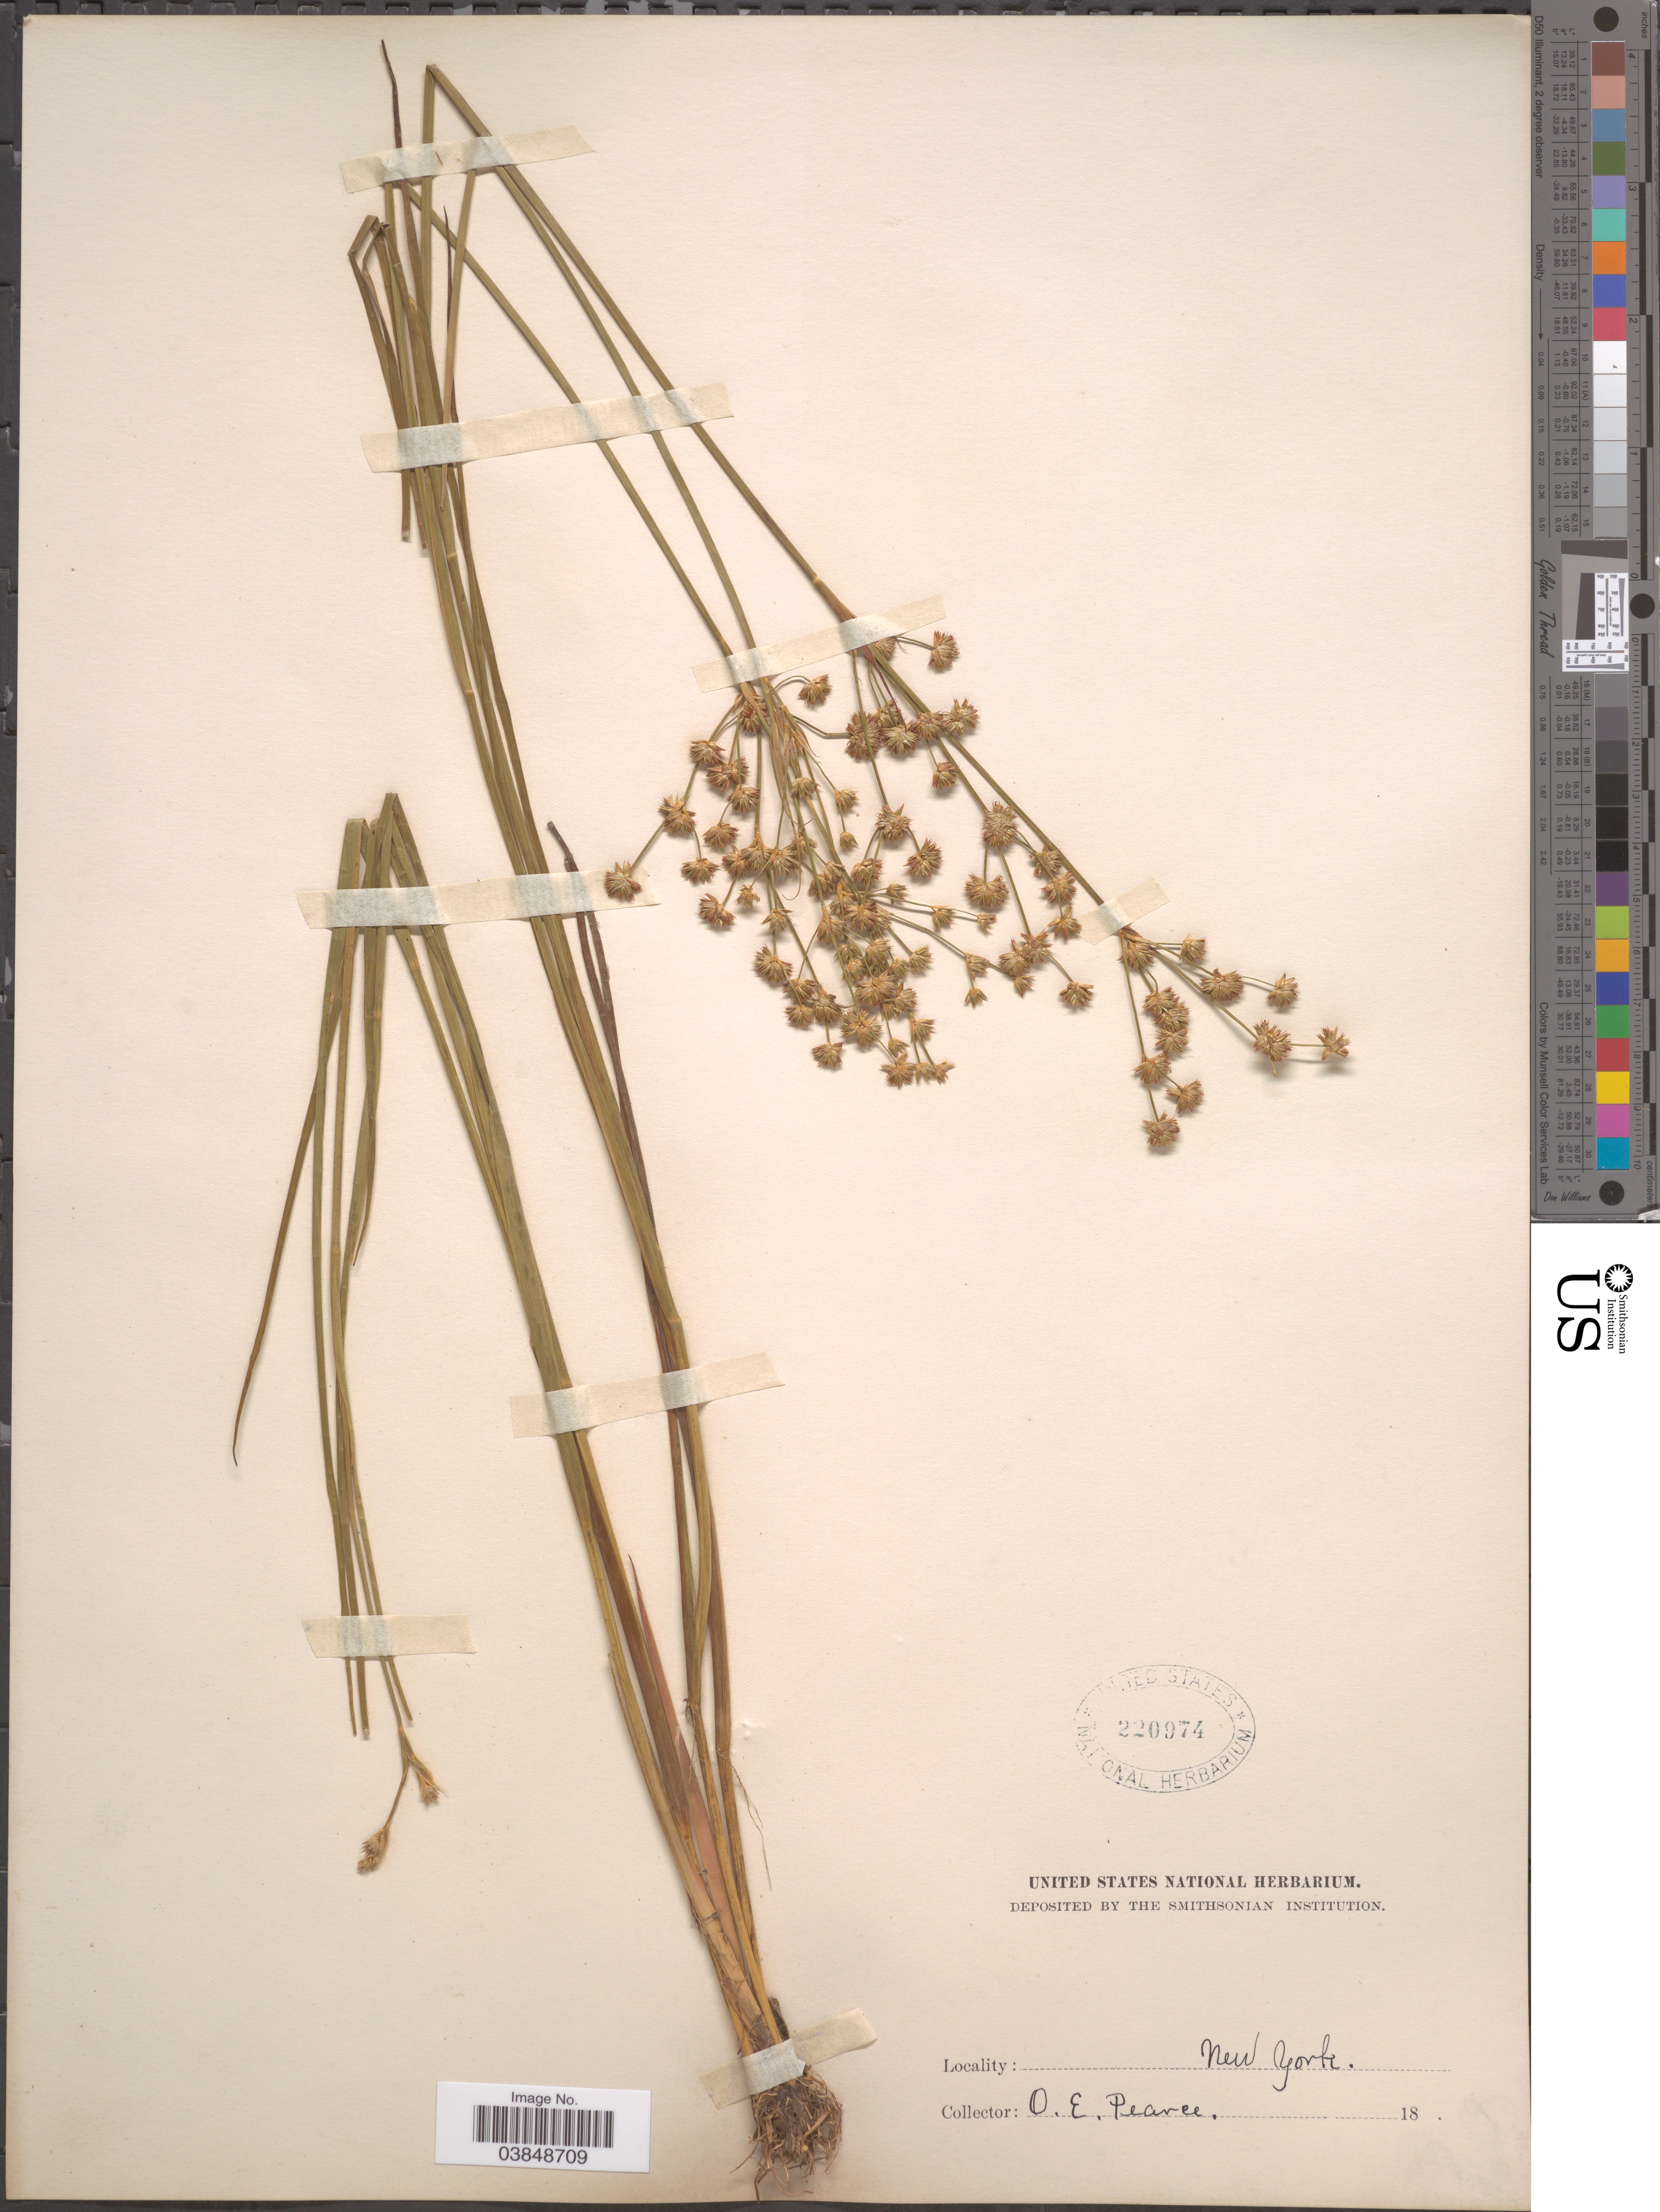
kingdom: Plantae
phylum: Tracheophyta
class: Liliopsida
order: Poales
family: Juncaceae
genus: Juncus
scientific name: Juncus acuminatus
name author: Michx.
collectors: O. E. Pearce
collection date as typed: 18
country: United States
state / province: New York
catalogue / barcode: US 220974